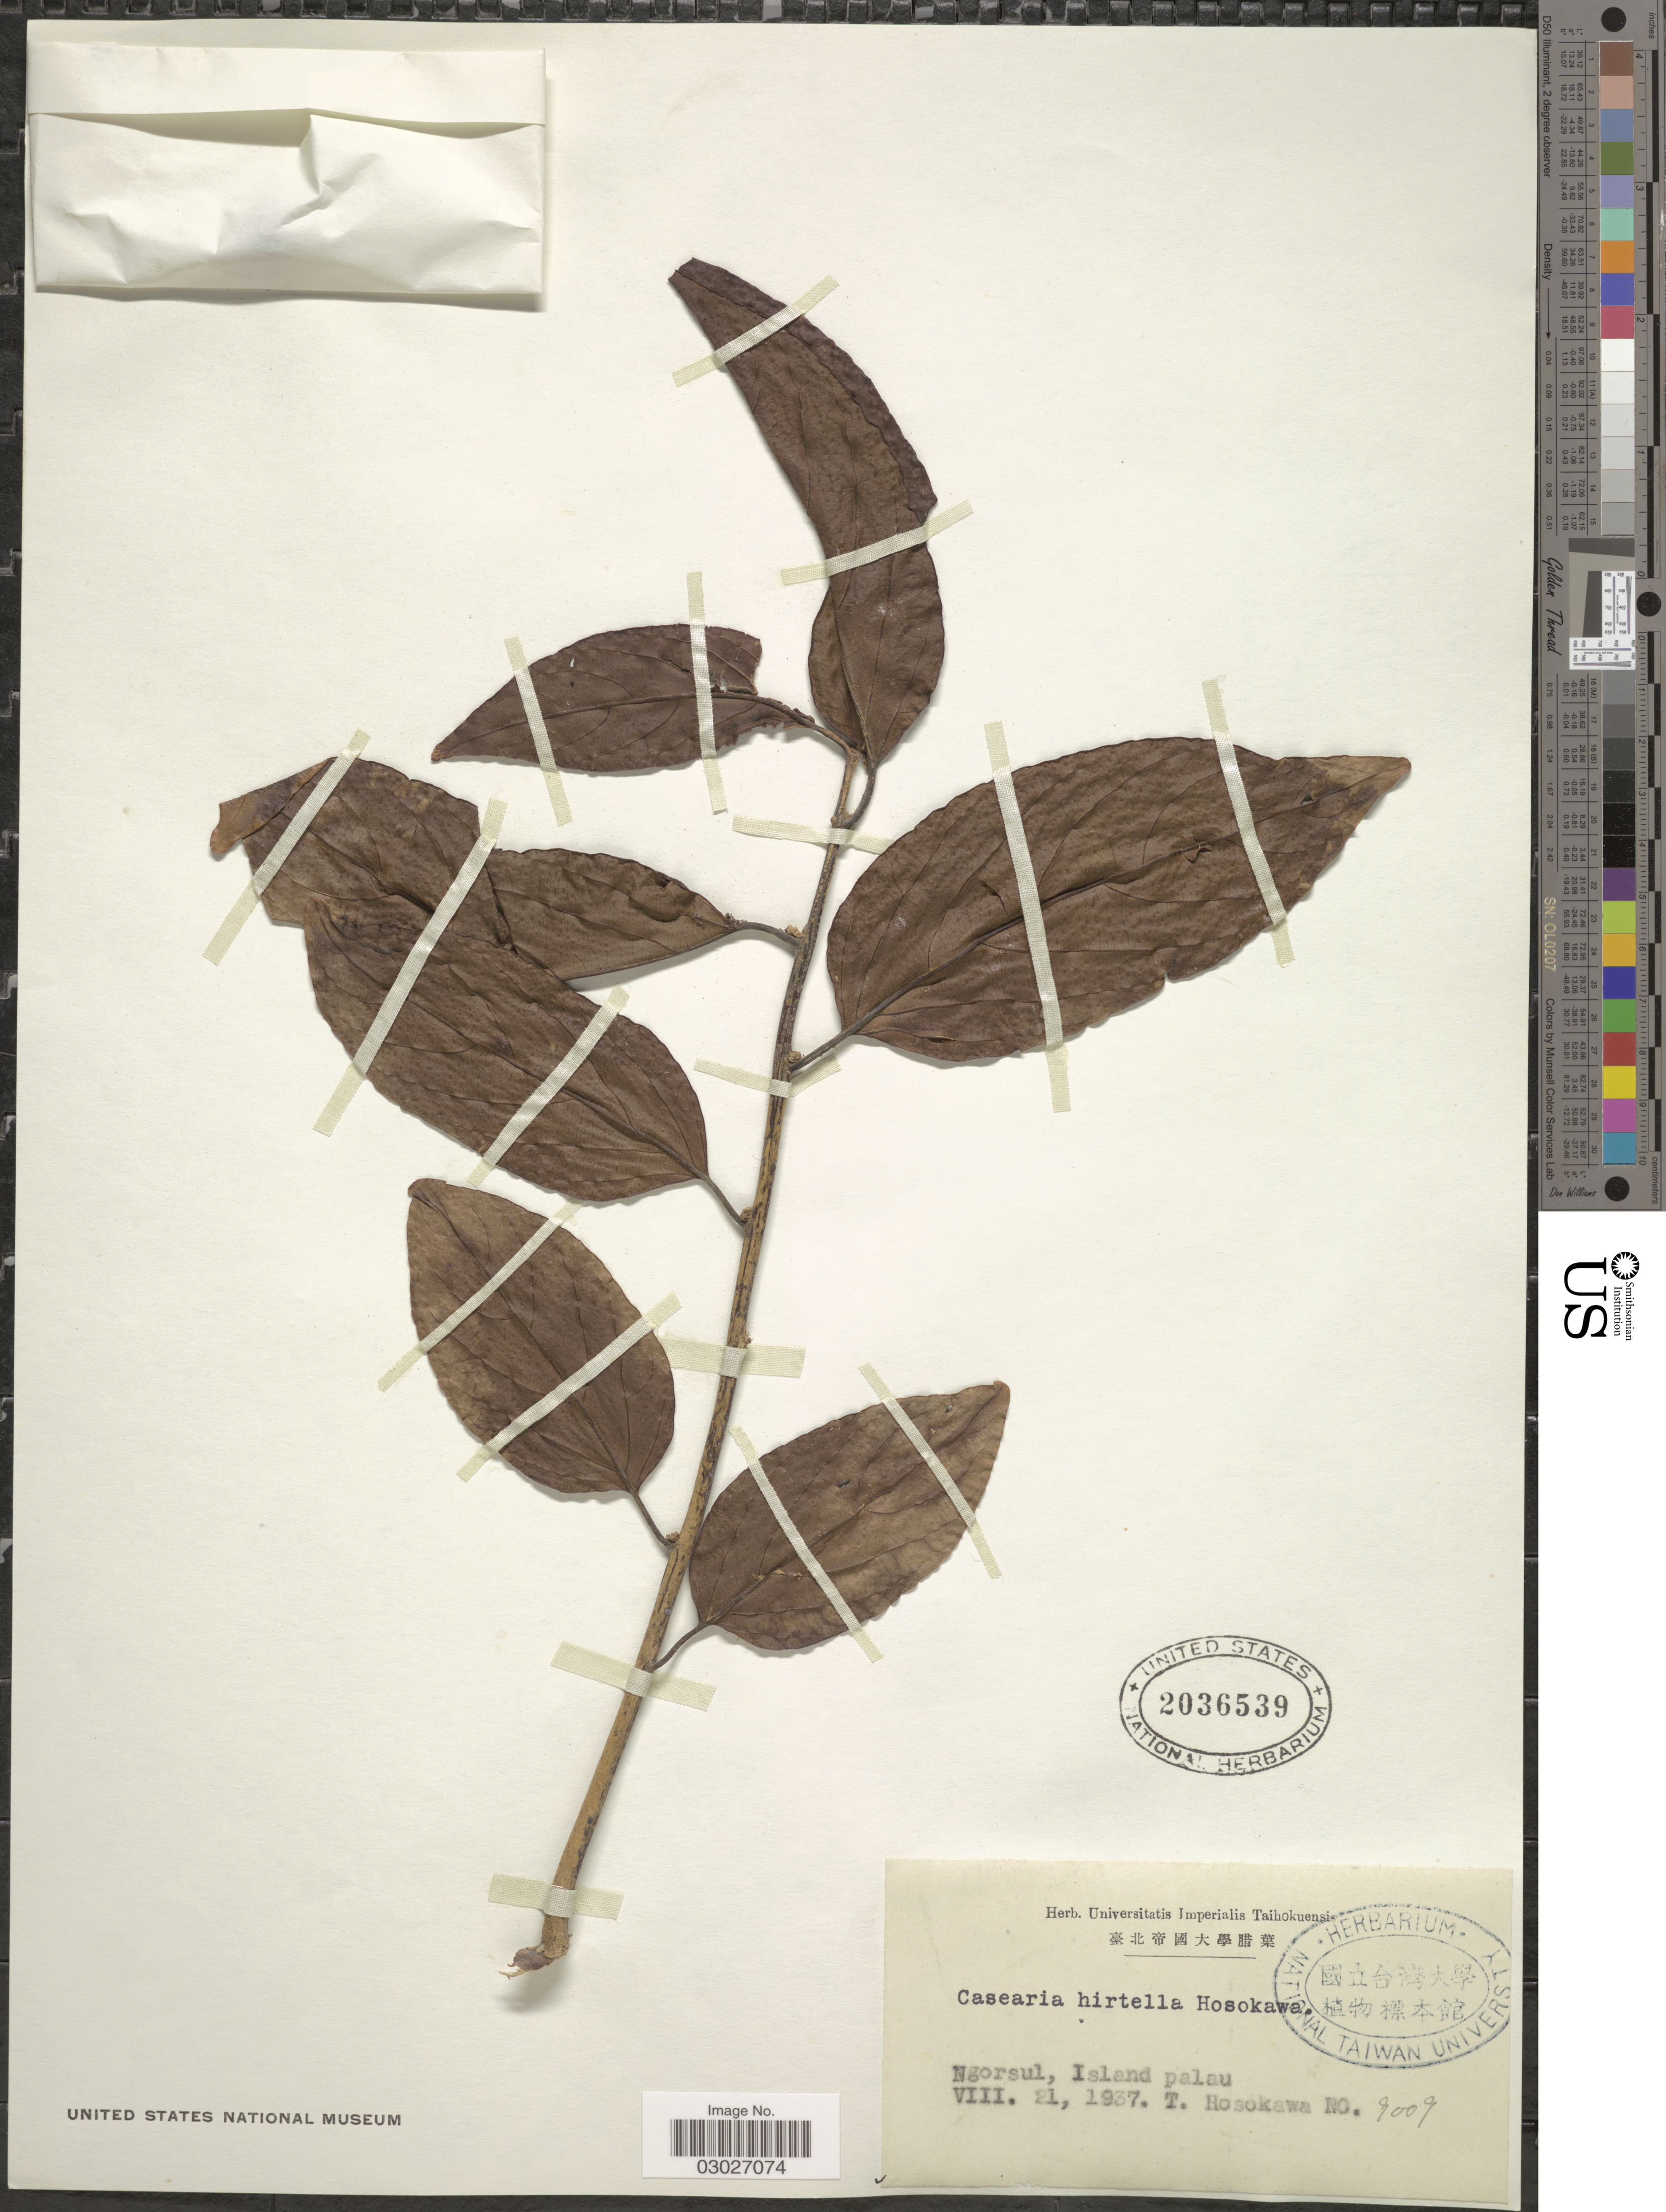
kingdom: Plantae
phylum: Tracheophyta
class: Magnoliopsida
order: Malpighiales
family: Salicaceae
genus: Casearia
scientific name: Casearia hirtella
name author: Hosok.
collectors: T. Hosokawa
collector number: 9009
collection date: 1937-07-21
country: Palau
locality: Ngorsul, Island palau.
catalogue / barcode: US 2036539